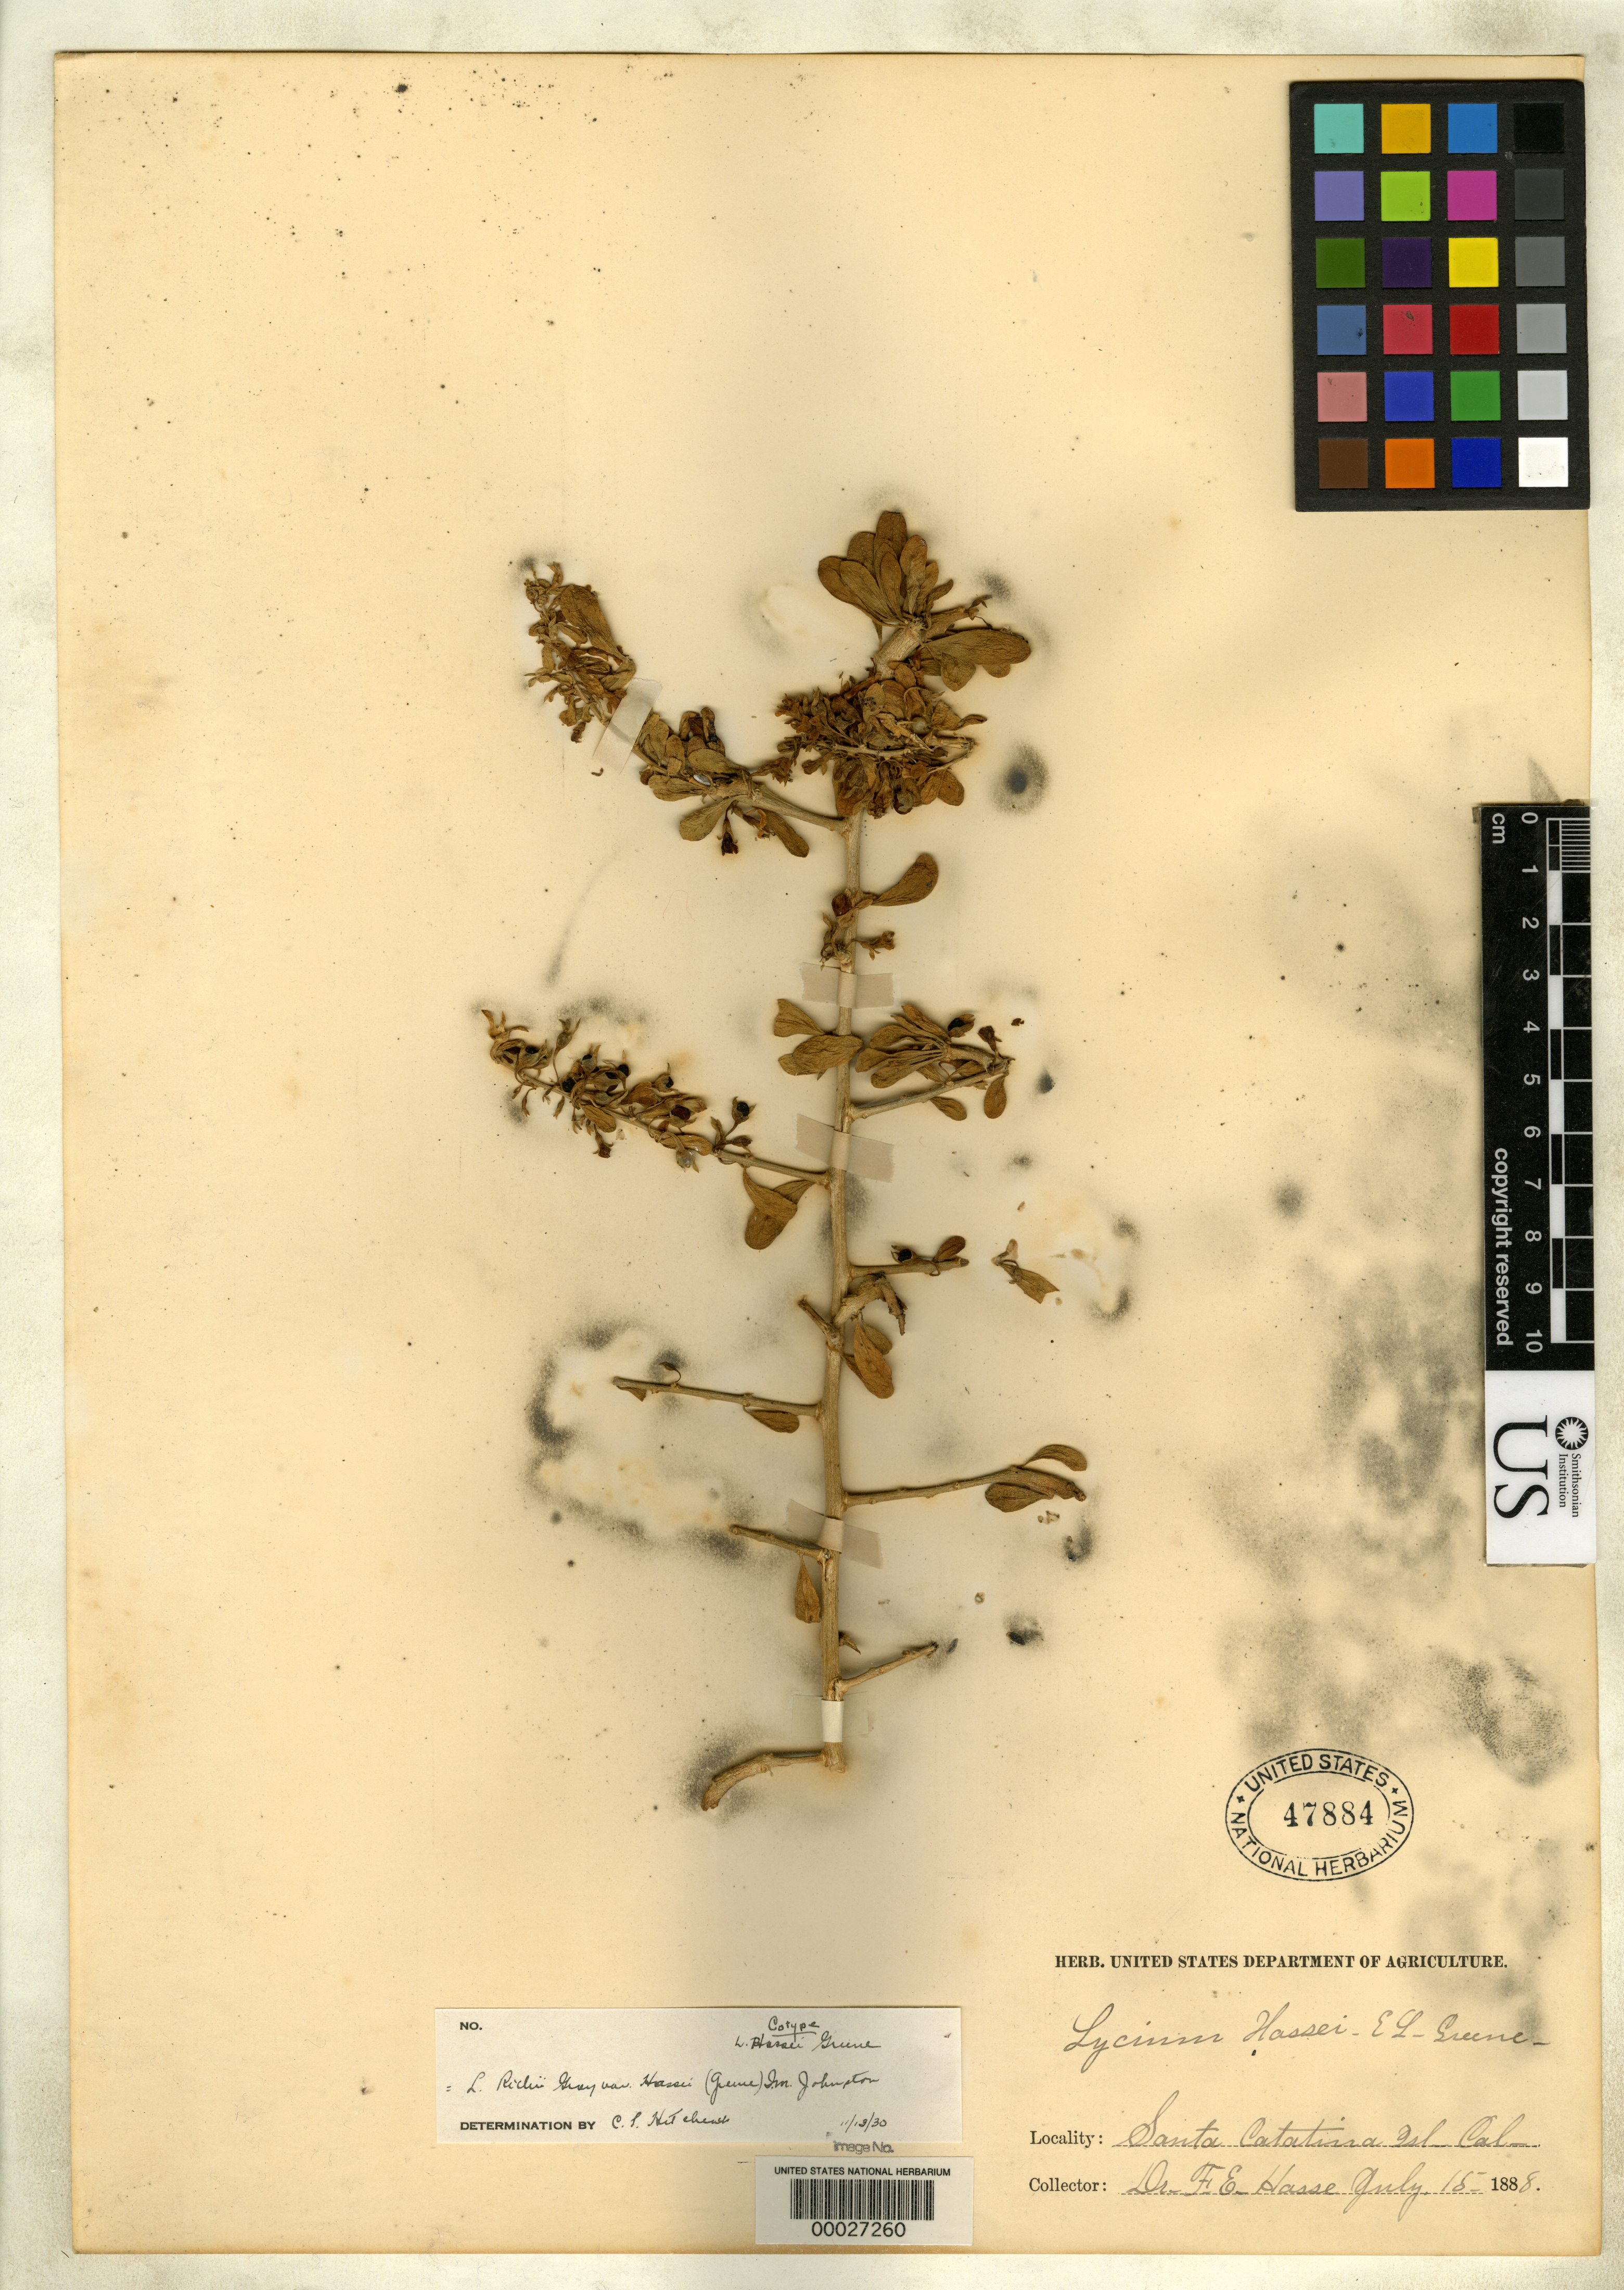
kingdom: Plantae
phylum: Tracheophyta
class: Magnoliopsida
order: Solanales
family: Solanaceae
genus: Lycium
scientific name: Lycium hassei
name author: Greene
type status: Isotype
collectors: H. E. Hasse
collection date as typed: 15 Jul 1888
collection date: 1888-07-15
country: United States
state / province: California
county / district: Los Angeles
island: Santa Catalina Island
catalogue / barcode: US 47884